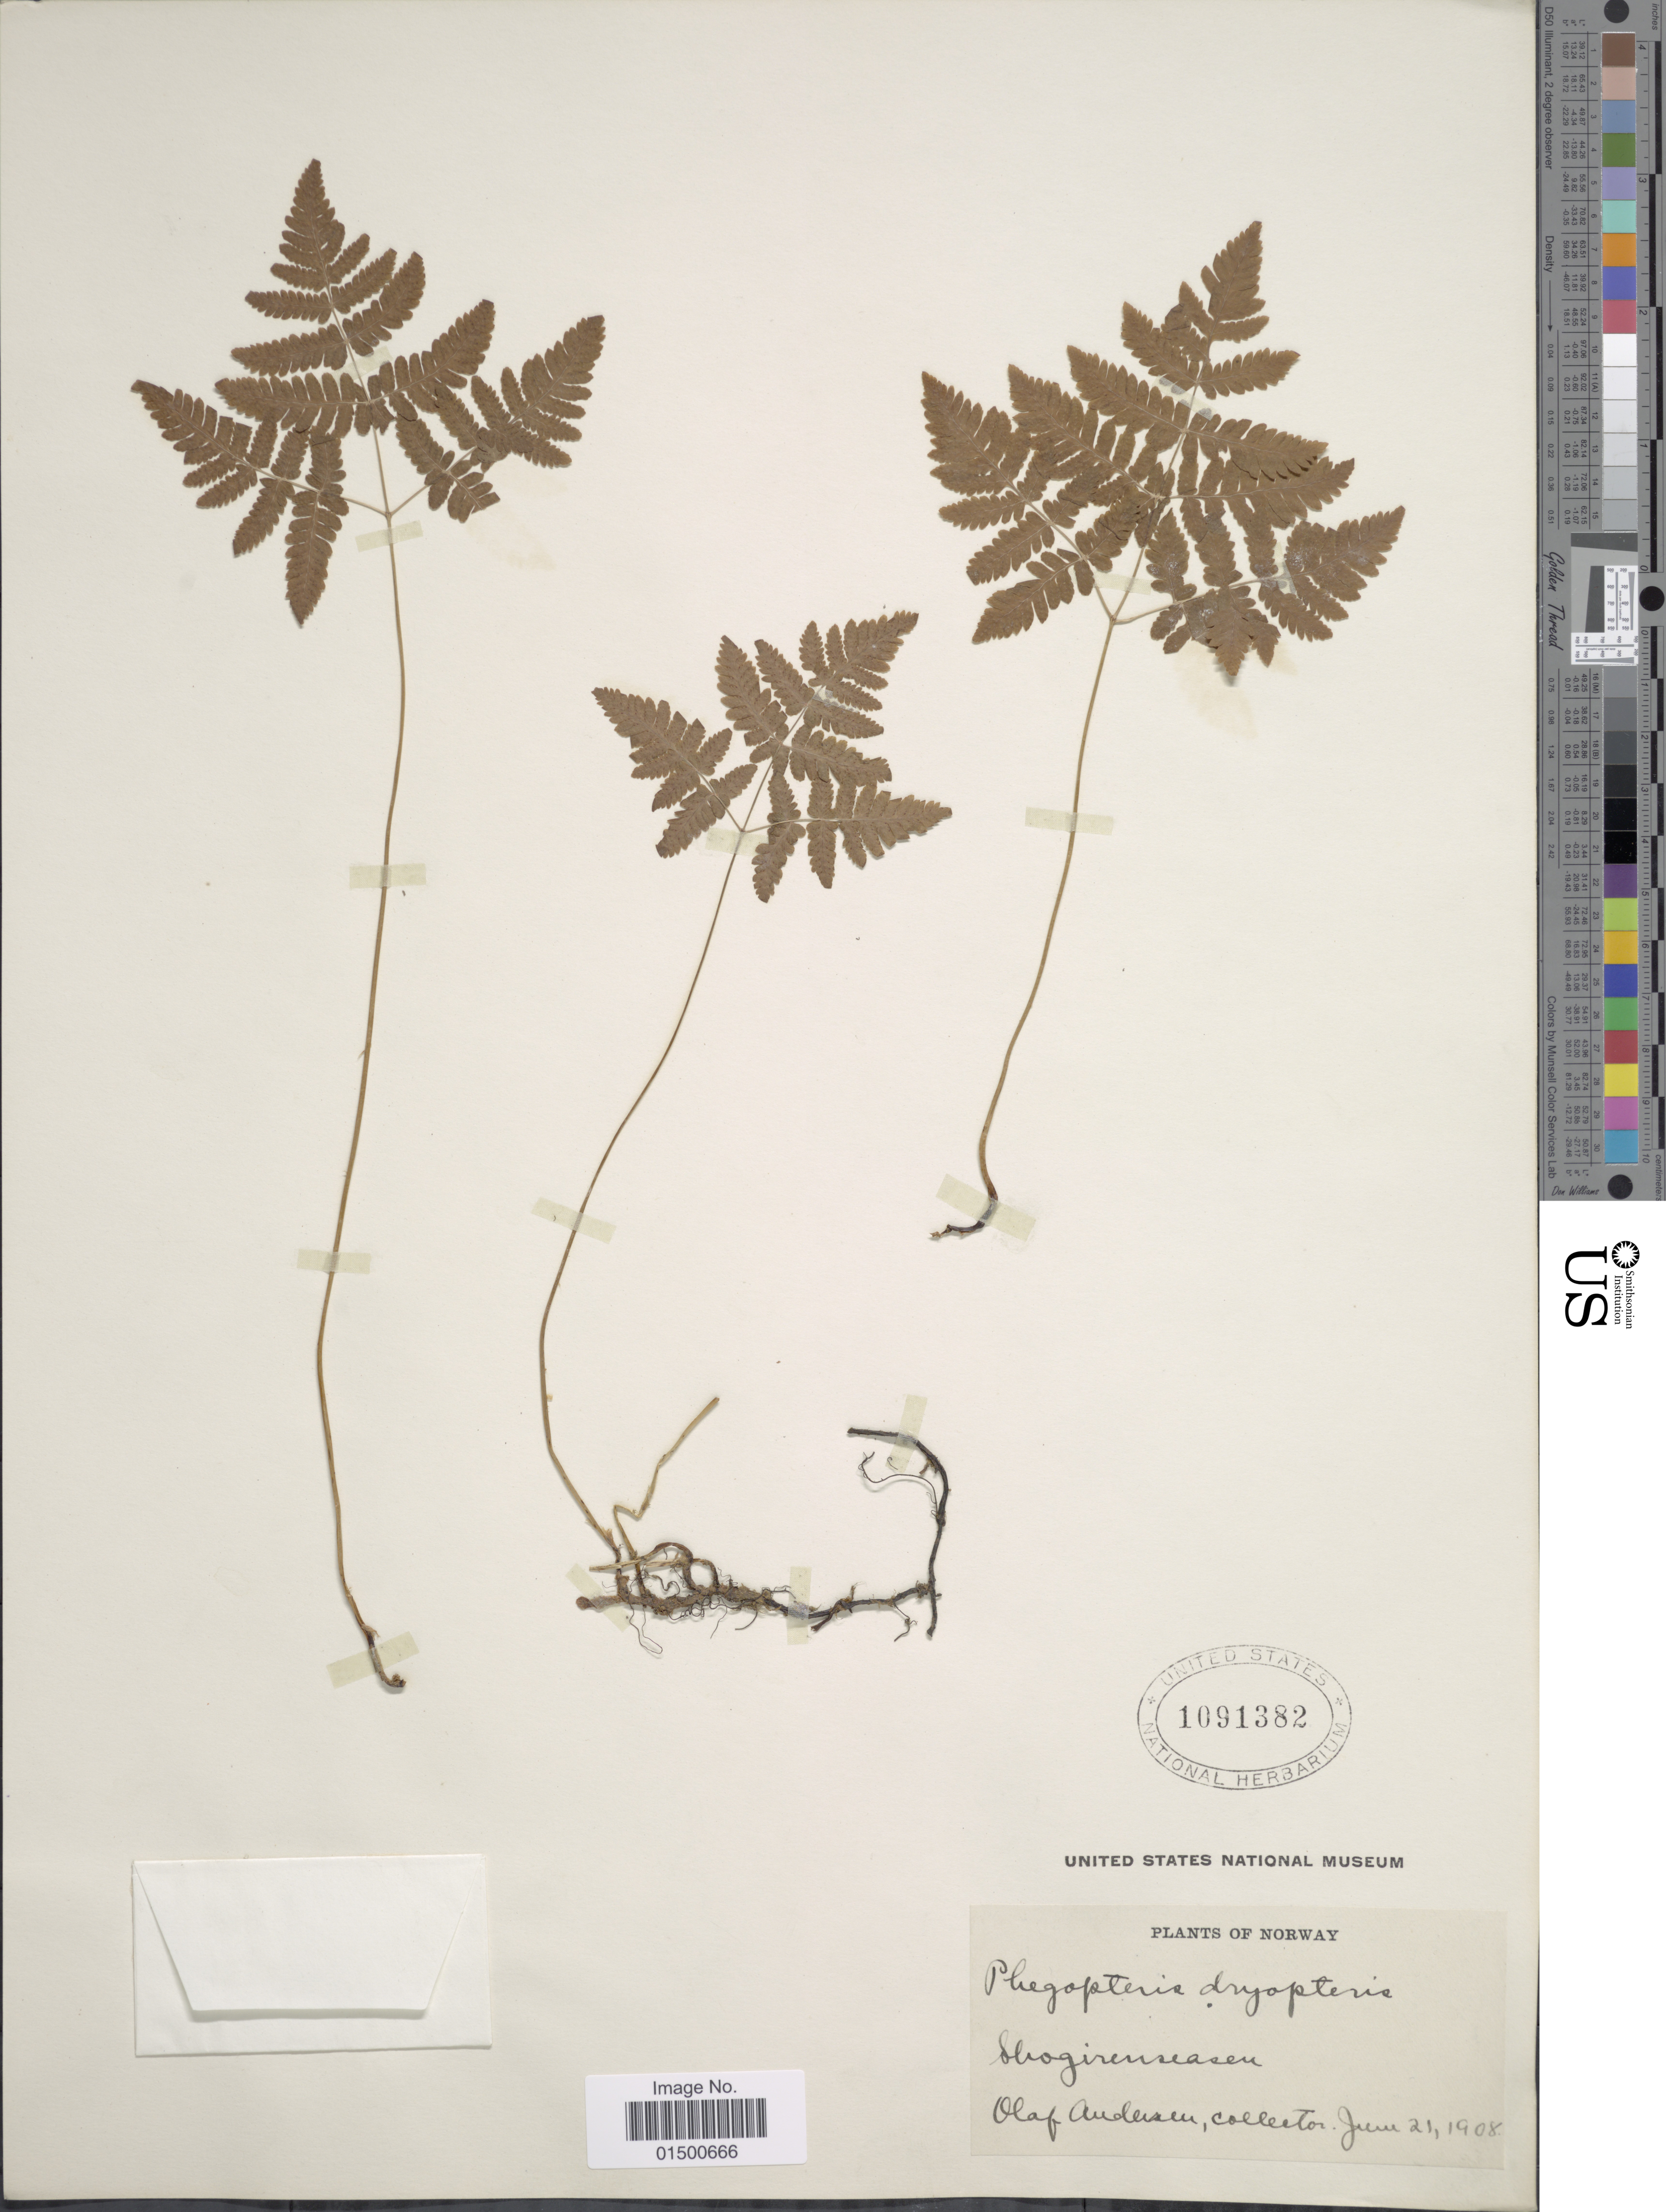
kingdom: Plantae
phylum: Tracheophyta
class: Polypodiopsida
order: Polypodiales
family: Cystopteridaceae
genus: Gymnocarpium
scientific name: Gymnocarpium disjunctum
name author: (Rupr.) Ching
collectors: O. Andersen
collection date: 1908-06-21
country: Norway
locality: Shogirenzeaseu [interpreted]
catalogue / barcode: US 1091382